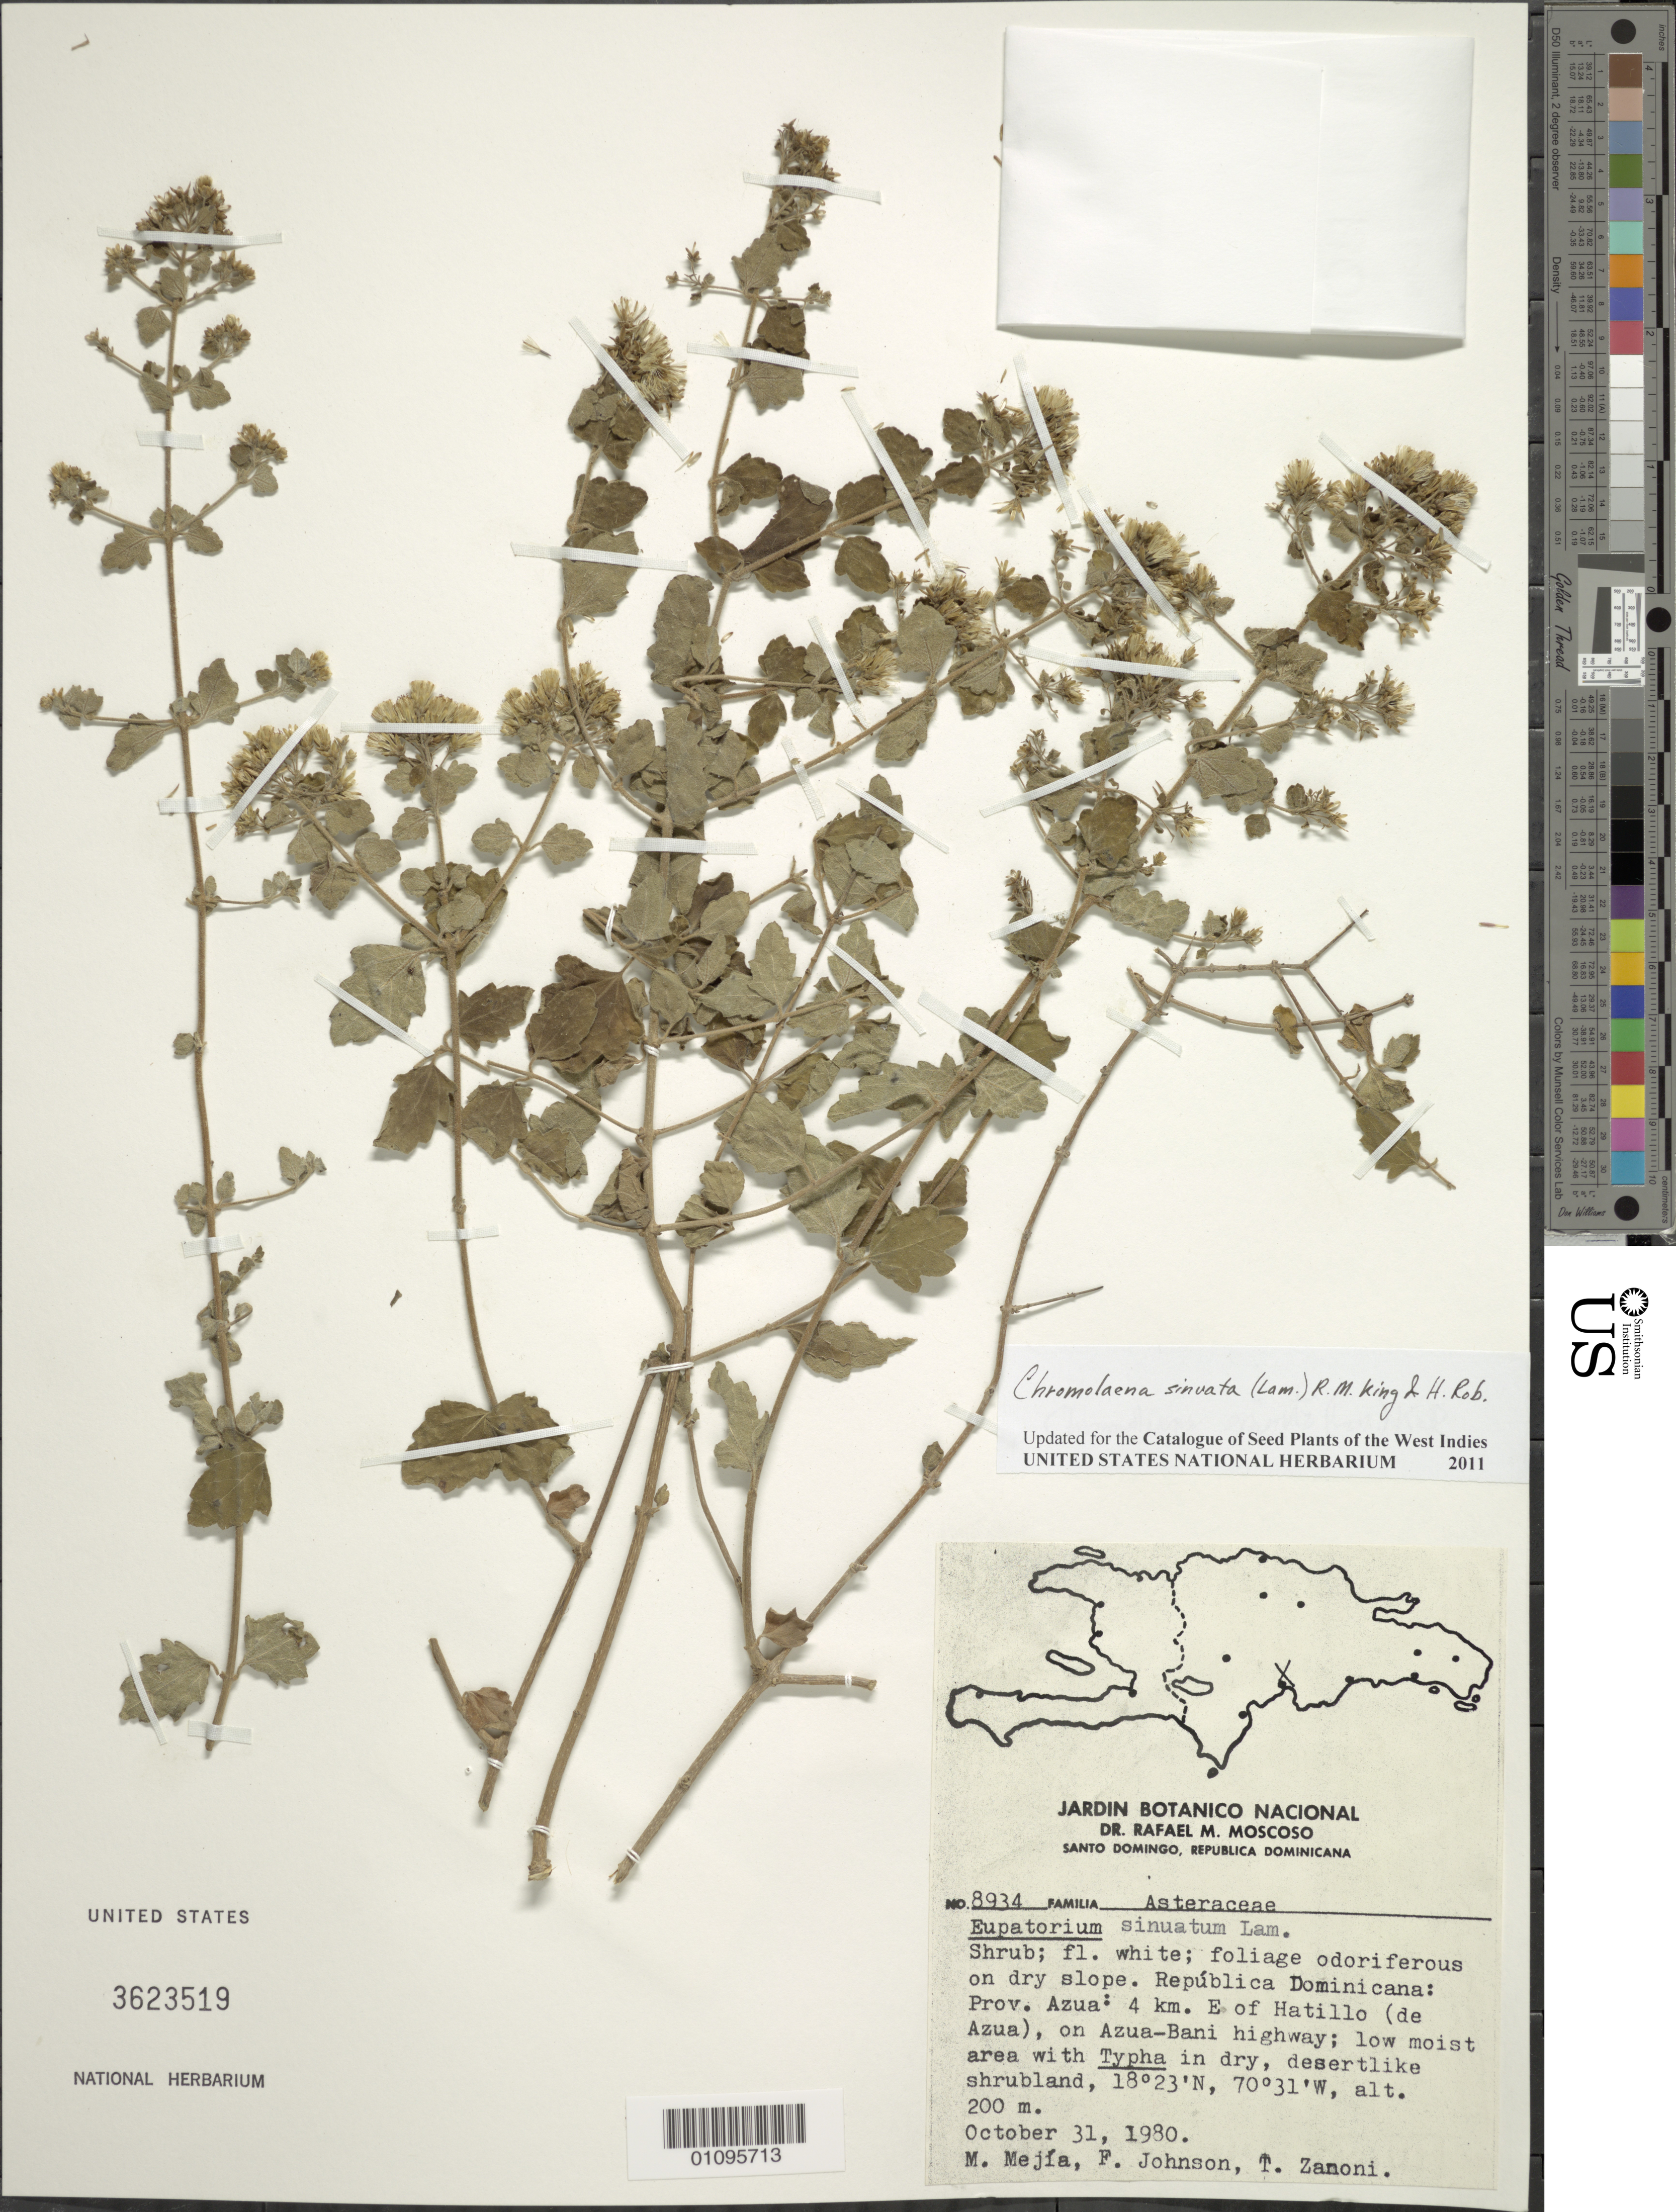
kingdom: Plantae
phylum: Tracheophyta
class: Magnoliopsida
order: Asterales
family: Asteraceae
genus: Chromolaena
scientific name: Chromolaena sinuata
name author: (Lam.) R.M. King & H. Rob.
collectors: M. Mejia, F. Johnson & T. A. Zanoni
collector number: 8934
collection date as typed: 31 Oct 1980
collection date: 1980-10-31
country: Dominican Republic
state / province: Azua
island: Hispaniola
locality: Hatillo (de Azua), 4 km E, on Azua-Bani highway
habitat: On dry slope; low moist area with Typha in dry, desertlike shrub land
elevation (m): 200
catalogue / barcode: US 3623519